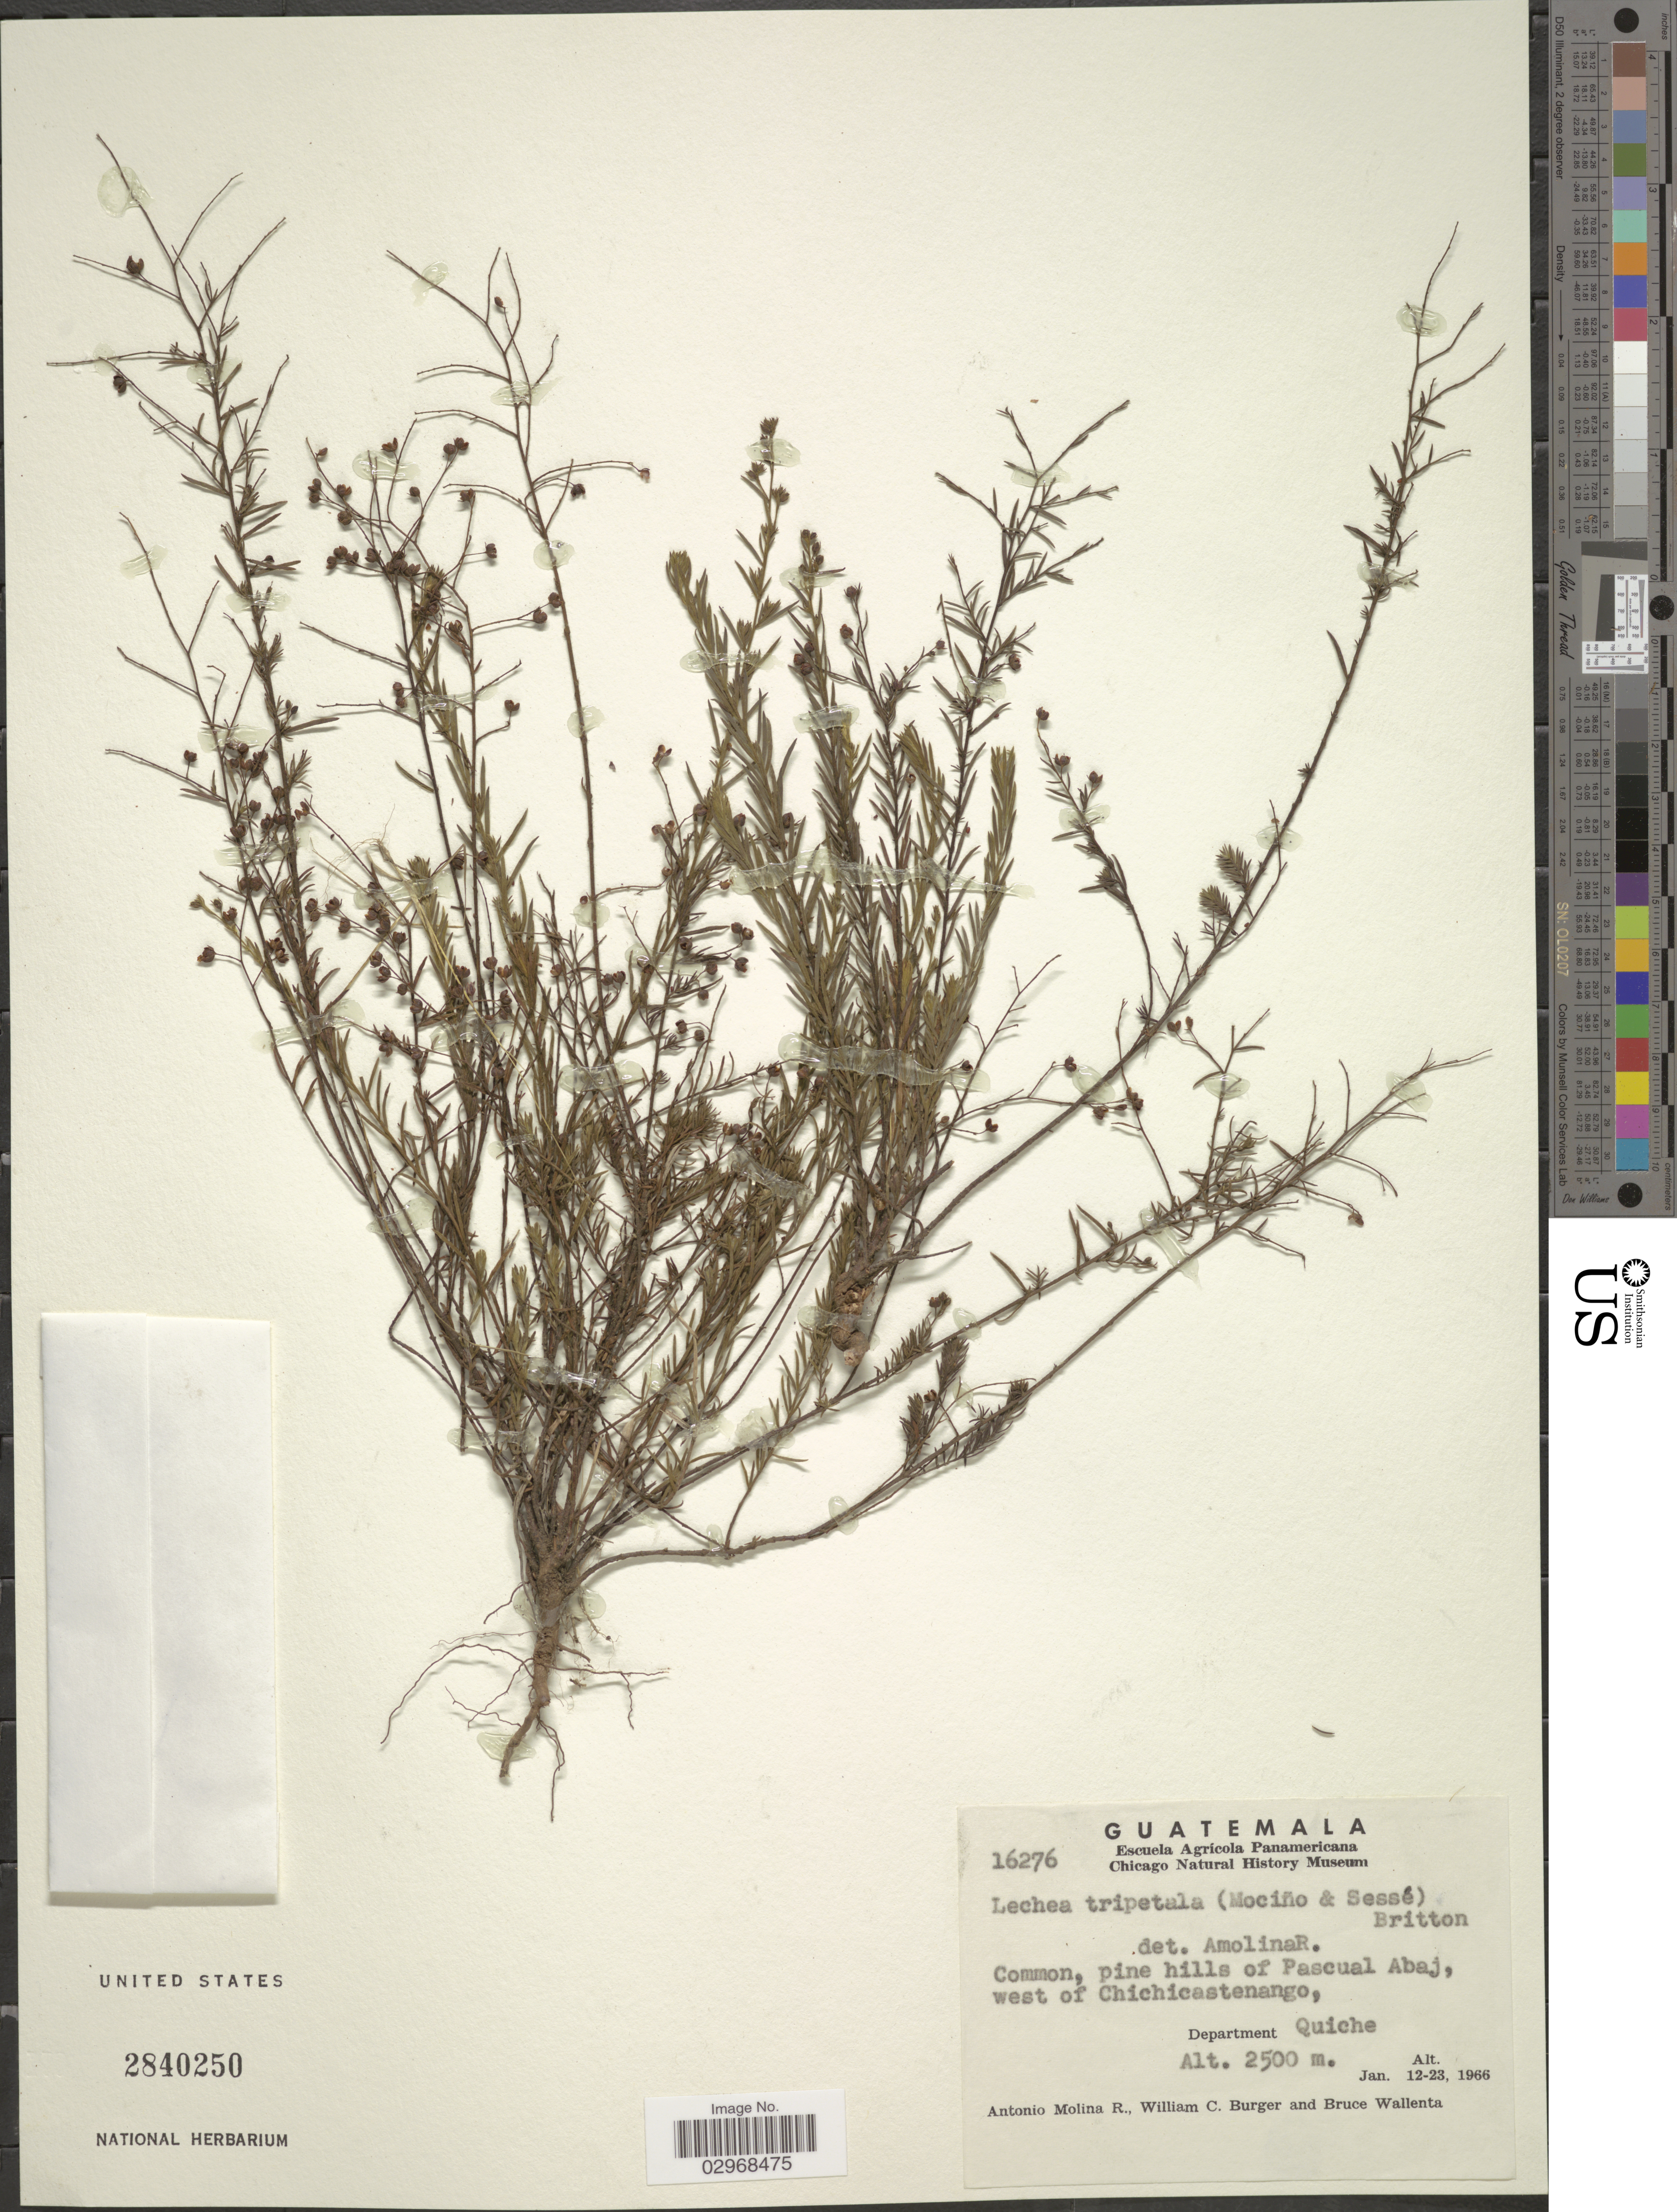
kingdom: Plantae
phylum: Tracheophyta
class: Magnoliopsida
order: Malvales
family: Cistaceae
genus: Lechea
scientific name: Lechea tripetala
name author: (Moc. & Sessé ex Dunal) Britton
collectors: A. Molina R., W. Burger & B. Wallenta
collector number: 16276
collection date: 1966-01-12/1966-01-23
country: Guatemala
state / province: El Quiché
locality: Common, pine hills of Pascual Abaj, west of Chichicastenango, Department of Quiche.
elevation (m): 2500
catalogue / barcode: US 2840250